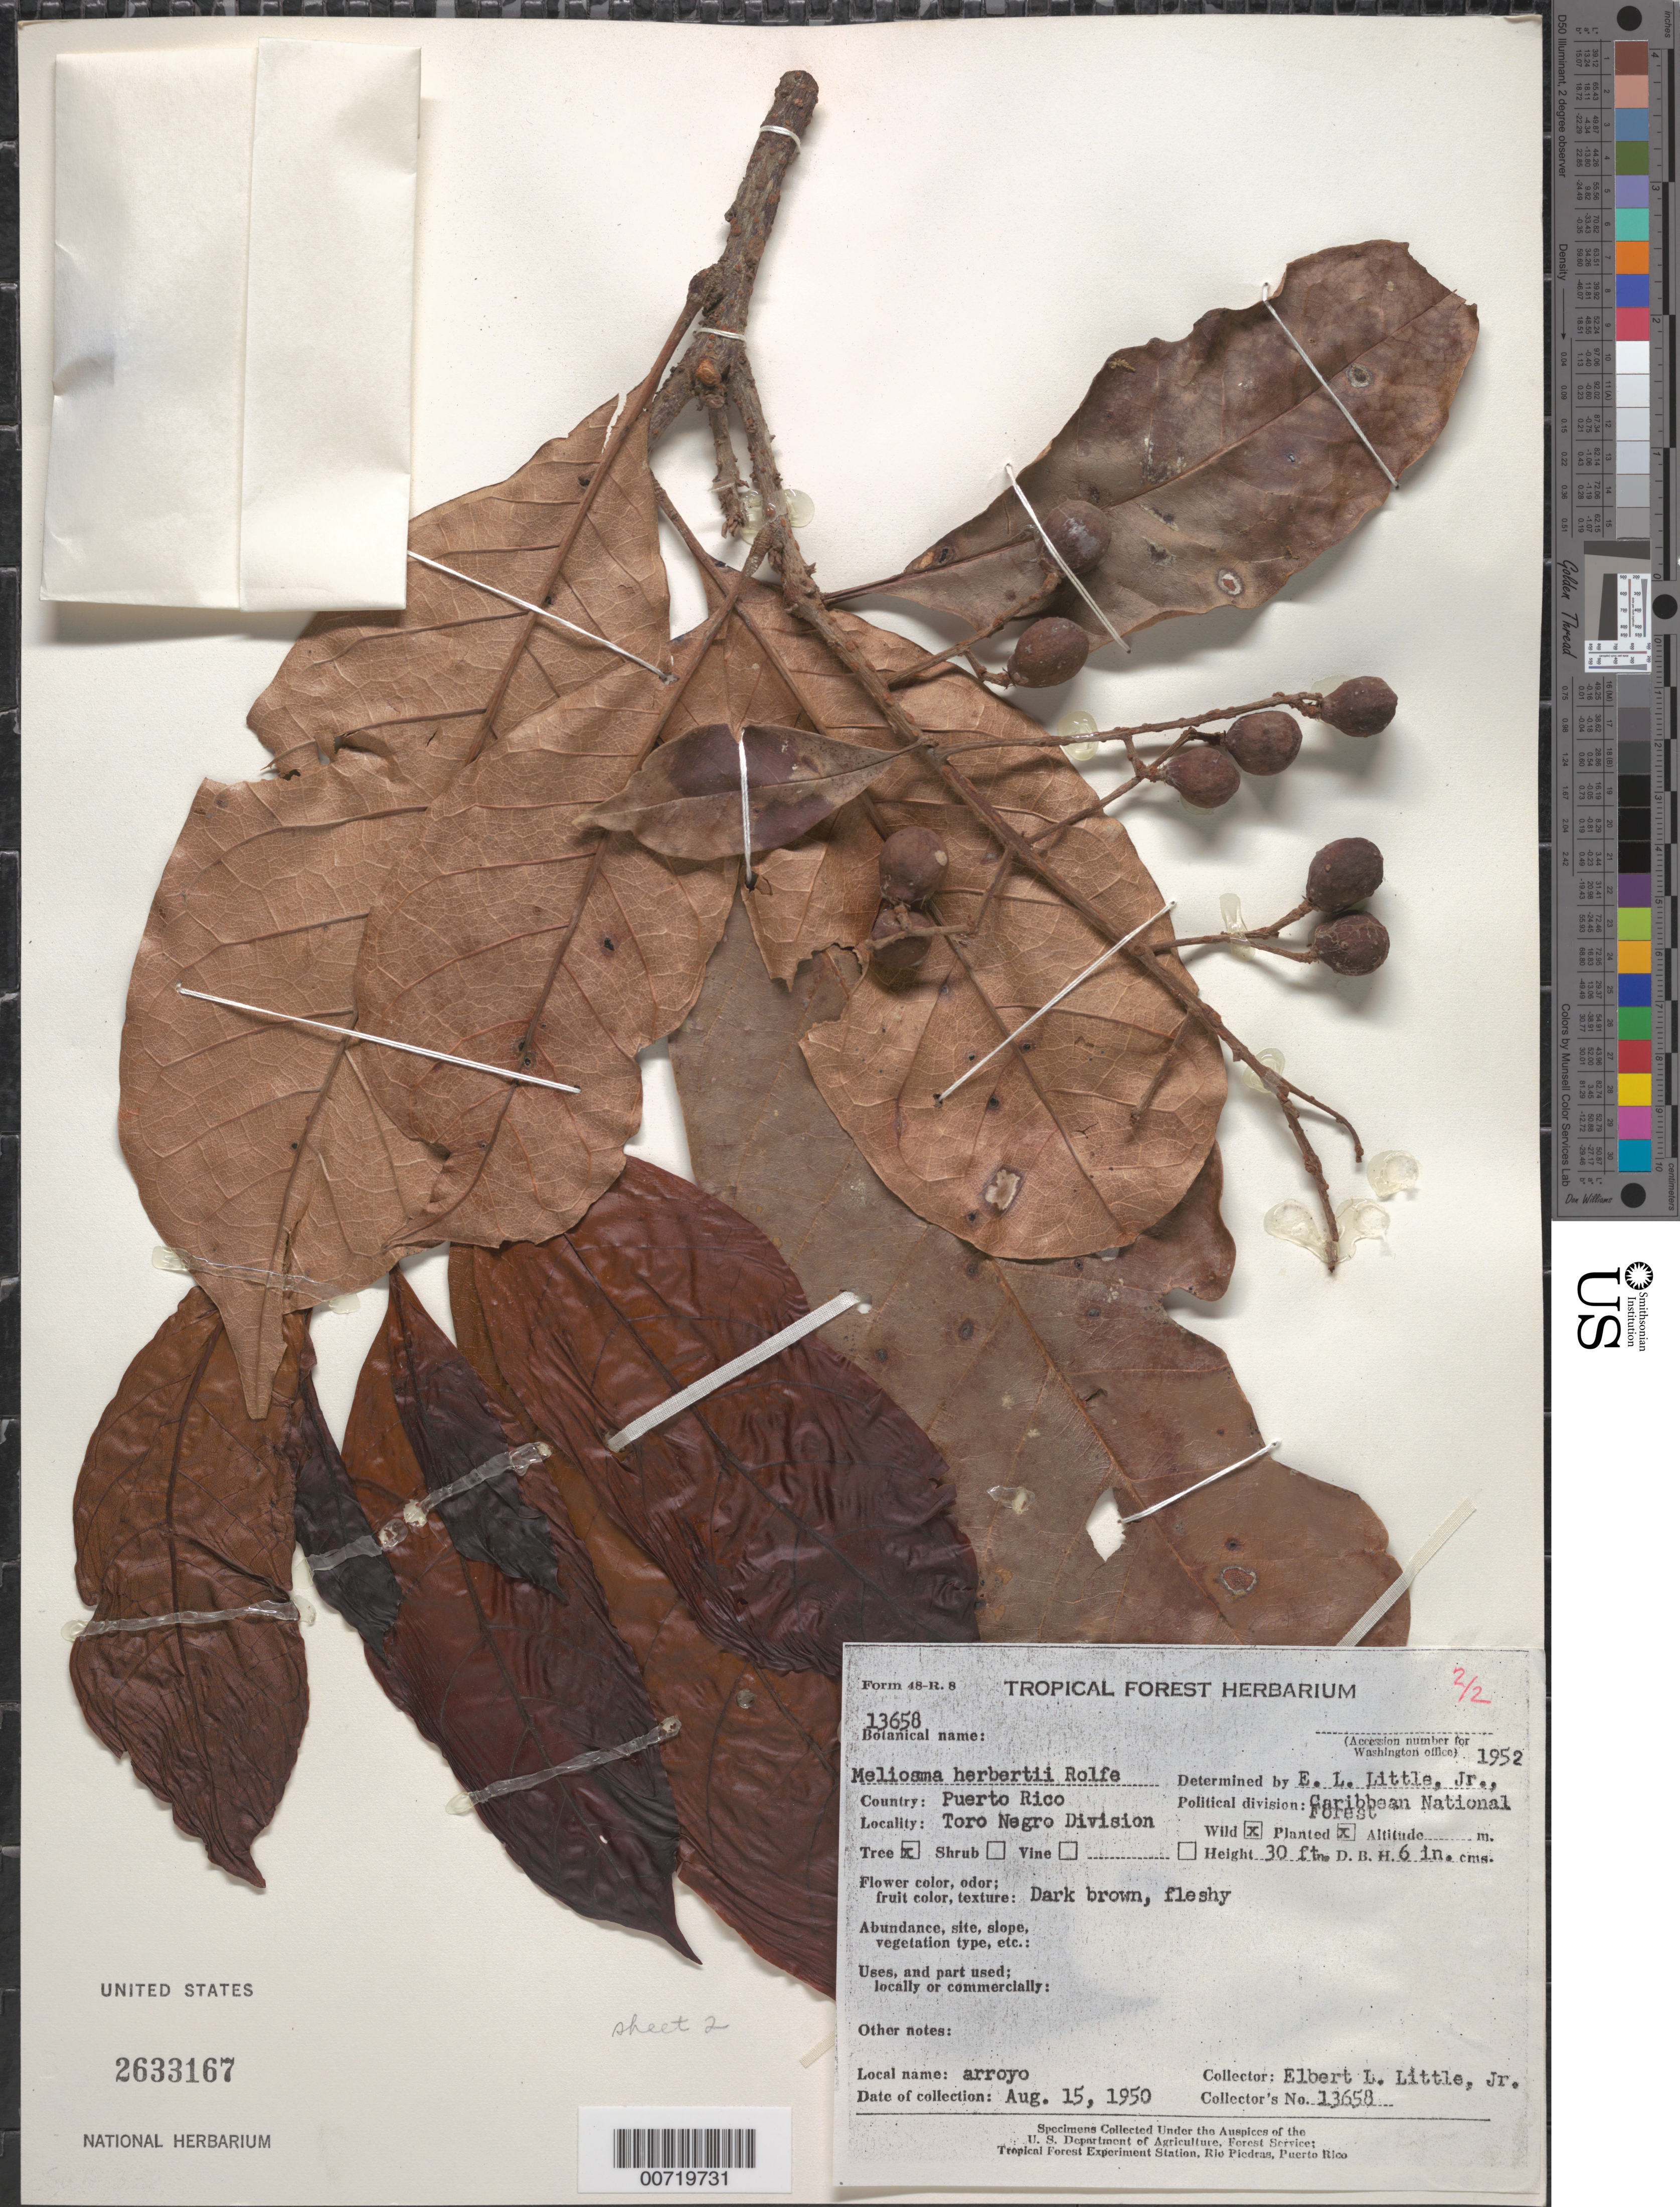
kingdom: Plantae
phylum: Tracheophyta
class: Magnoliopsida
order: Proteales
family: Sabiaceae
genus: Meliosma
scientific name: Meliosma herbertii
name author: Rolfe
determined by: Little, Elbert L., Jr., (FSSR), United States Department of Agriculture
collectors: E. L. Little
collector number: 13658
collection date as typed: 15 Aug 1950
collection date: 1950-08-15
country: Puerto Rico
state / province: Villalba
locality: Carib. Natl. Forest, Toro Negro Div.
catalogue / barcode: US 2633167